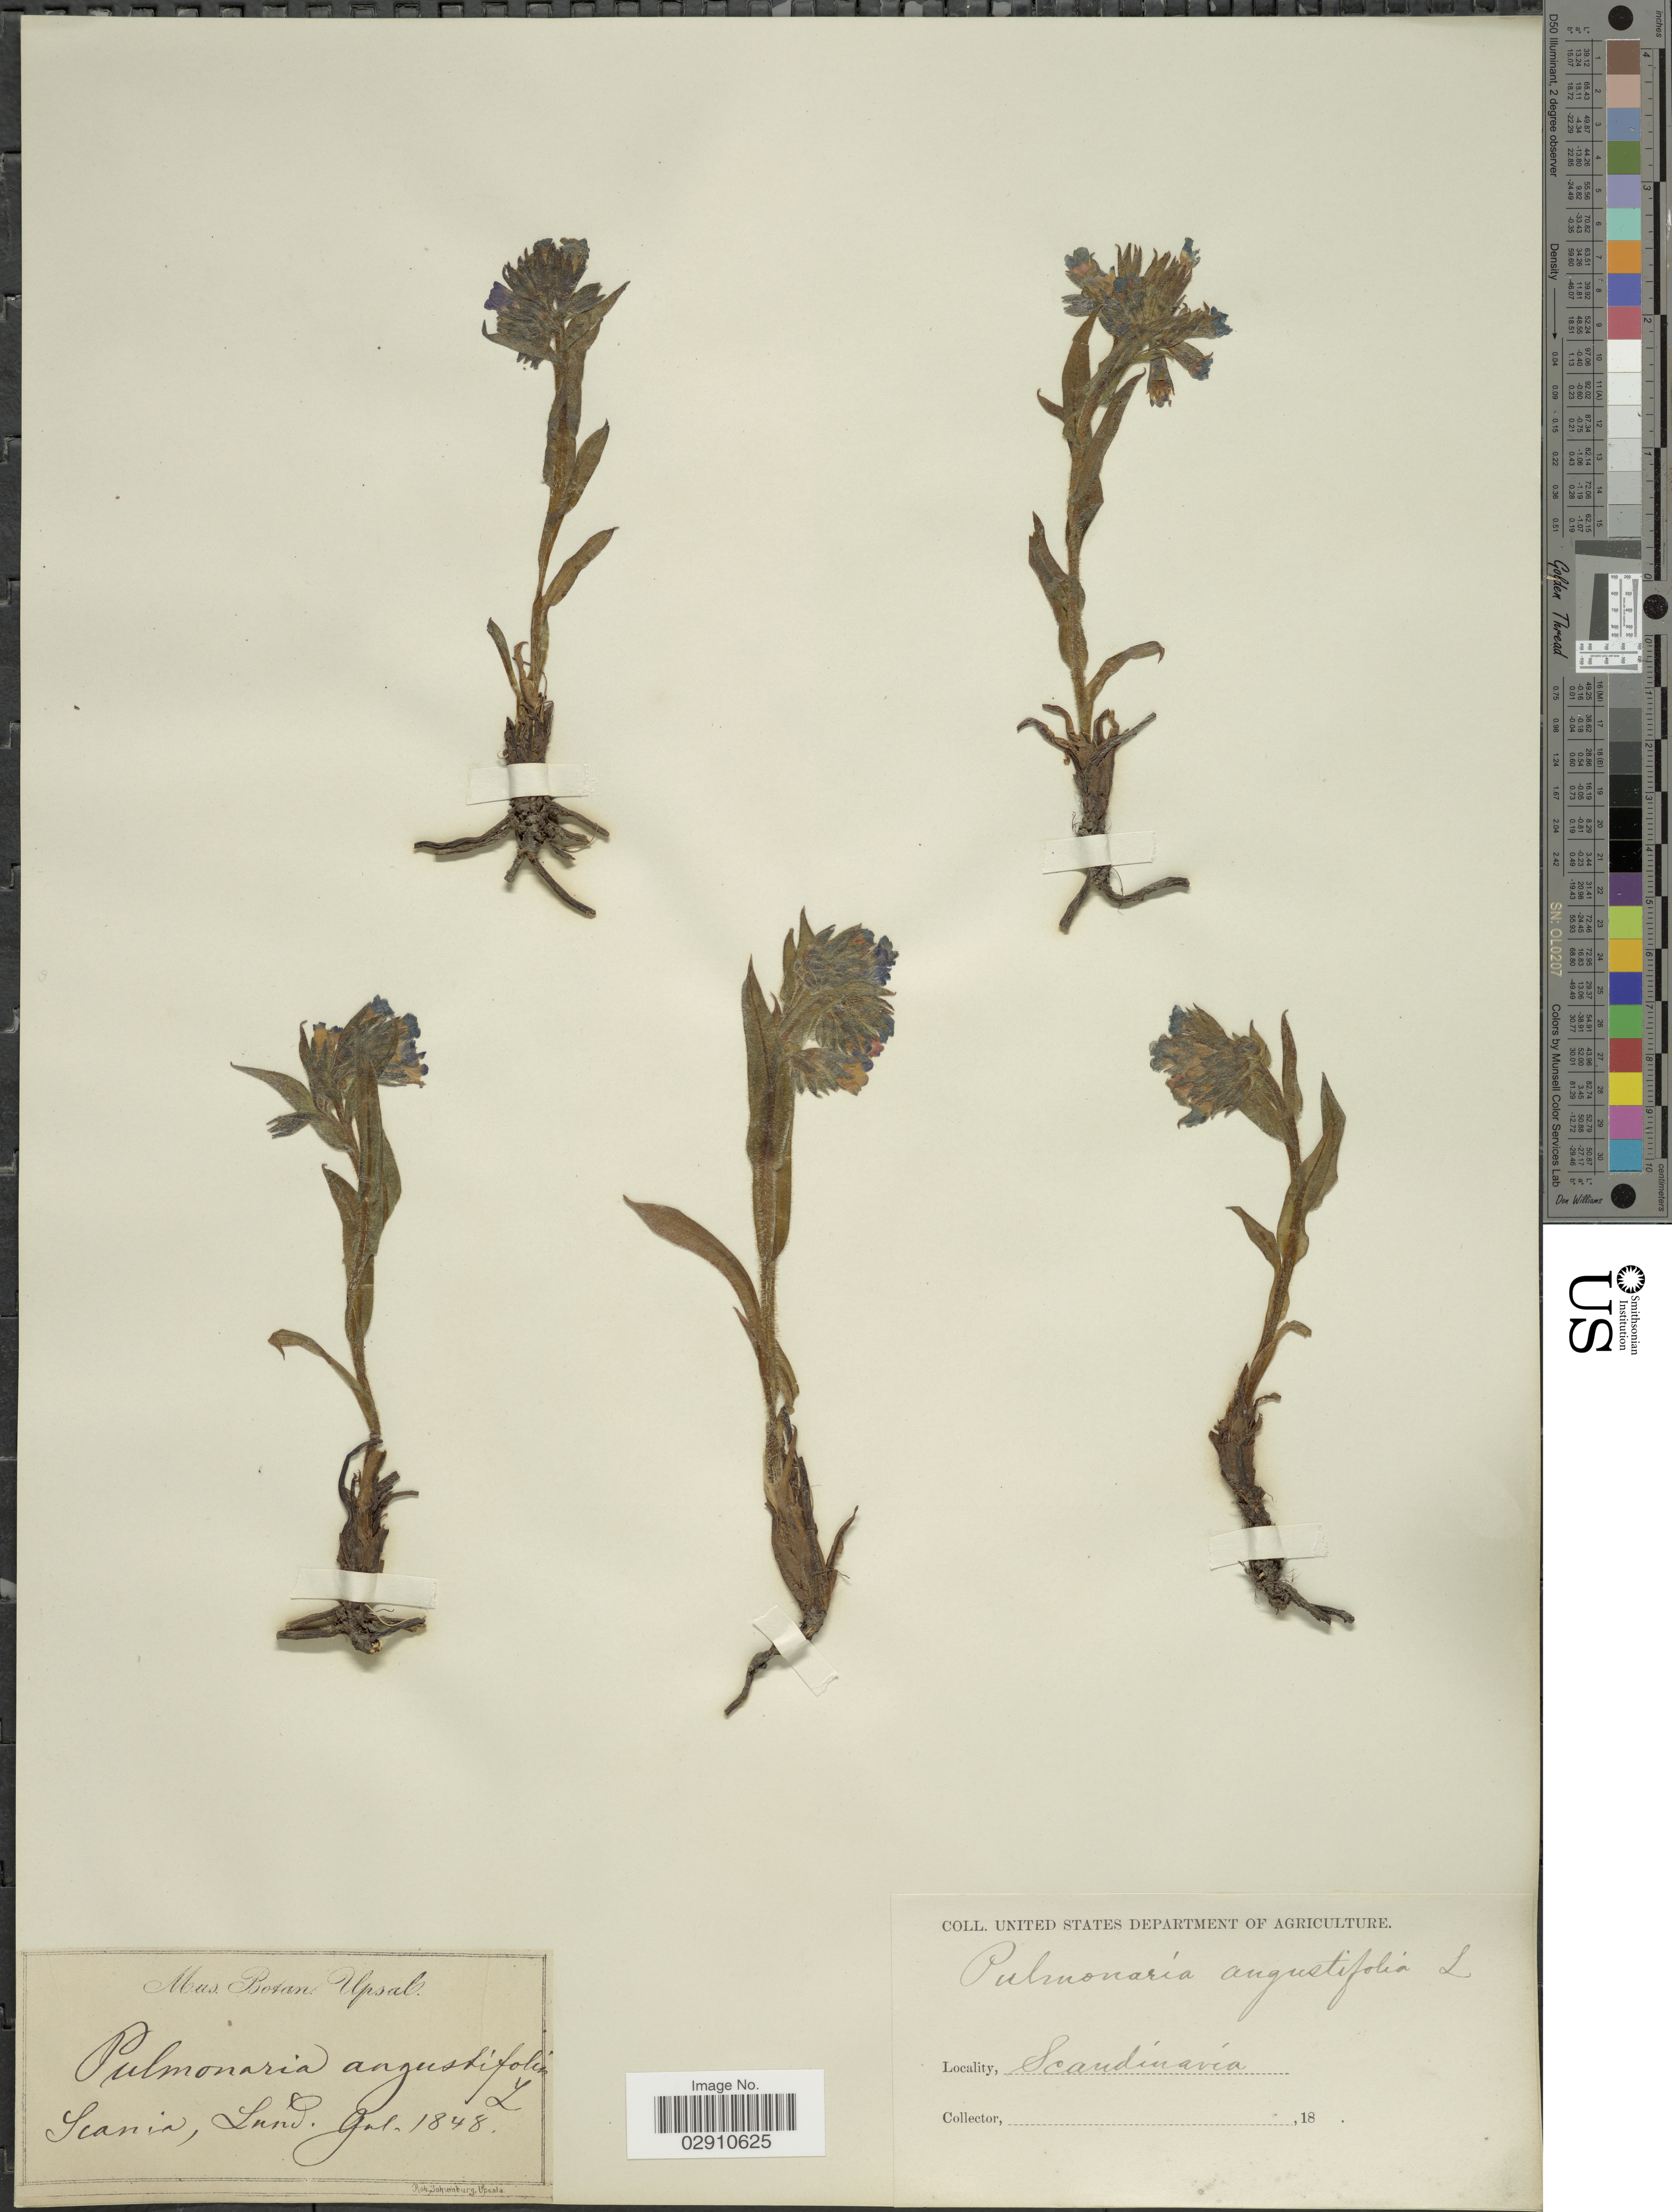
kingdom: Plantae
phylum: Tracheophyta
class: Magnoliopsida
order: Boraginales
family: Boraginaceae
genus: Pulmonaria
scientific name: Pulmonaria angustifolia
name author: L.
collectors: U.S. Department of Agriculture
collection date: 1848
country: Sweden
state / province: Skåne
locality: Scania, Lund. Scandinavia.